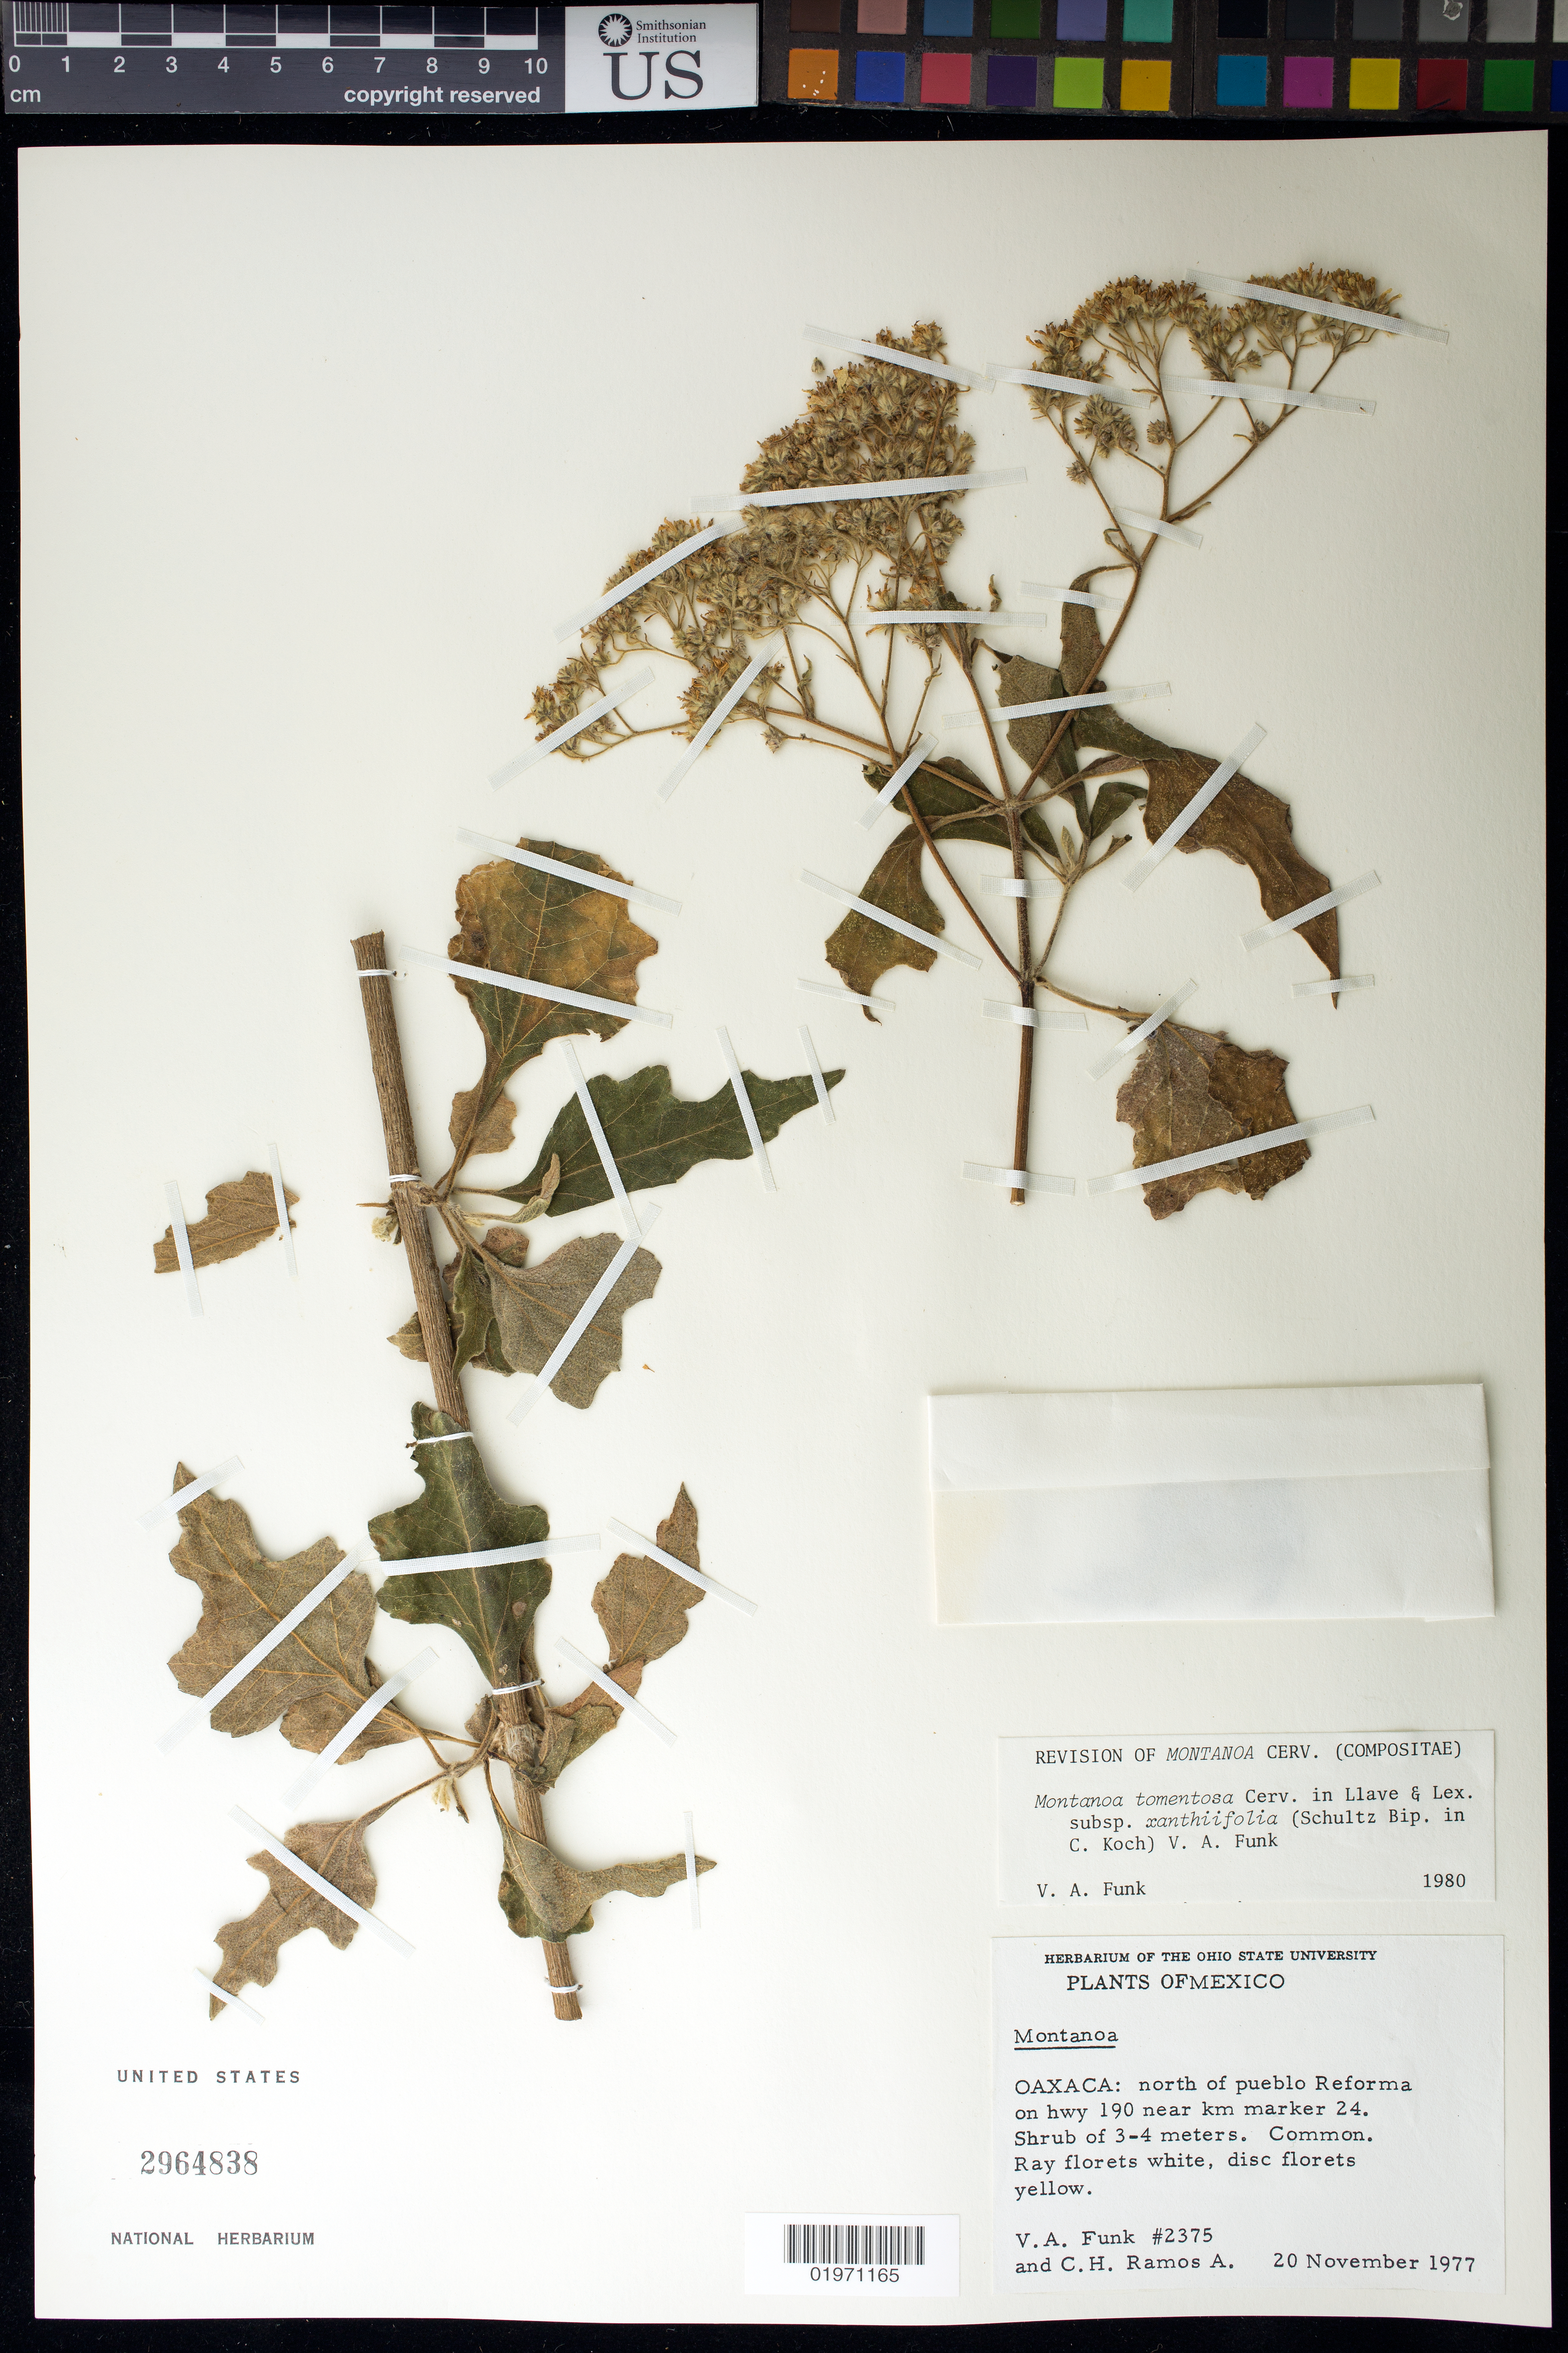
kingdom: Plantae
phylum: Tracheophyta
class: Magnoliopsida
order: Asterales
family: Asteraceae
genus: Montanoa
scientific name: Montanoa tomentosa subsp. xanthiifolia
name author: (Sch. Bip. in C. Koch) V.A. Funk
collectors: V. Funk & C. Ramos A.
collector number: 2375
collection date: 1977-11-20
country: Mexico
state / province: Oaxaca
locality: North of pueblo Reforma on Hwy 190 near km marker 24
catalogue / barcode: US 2964838